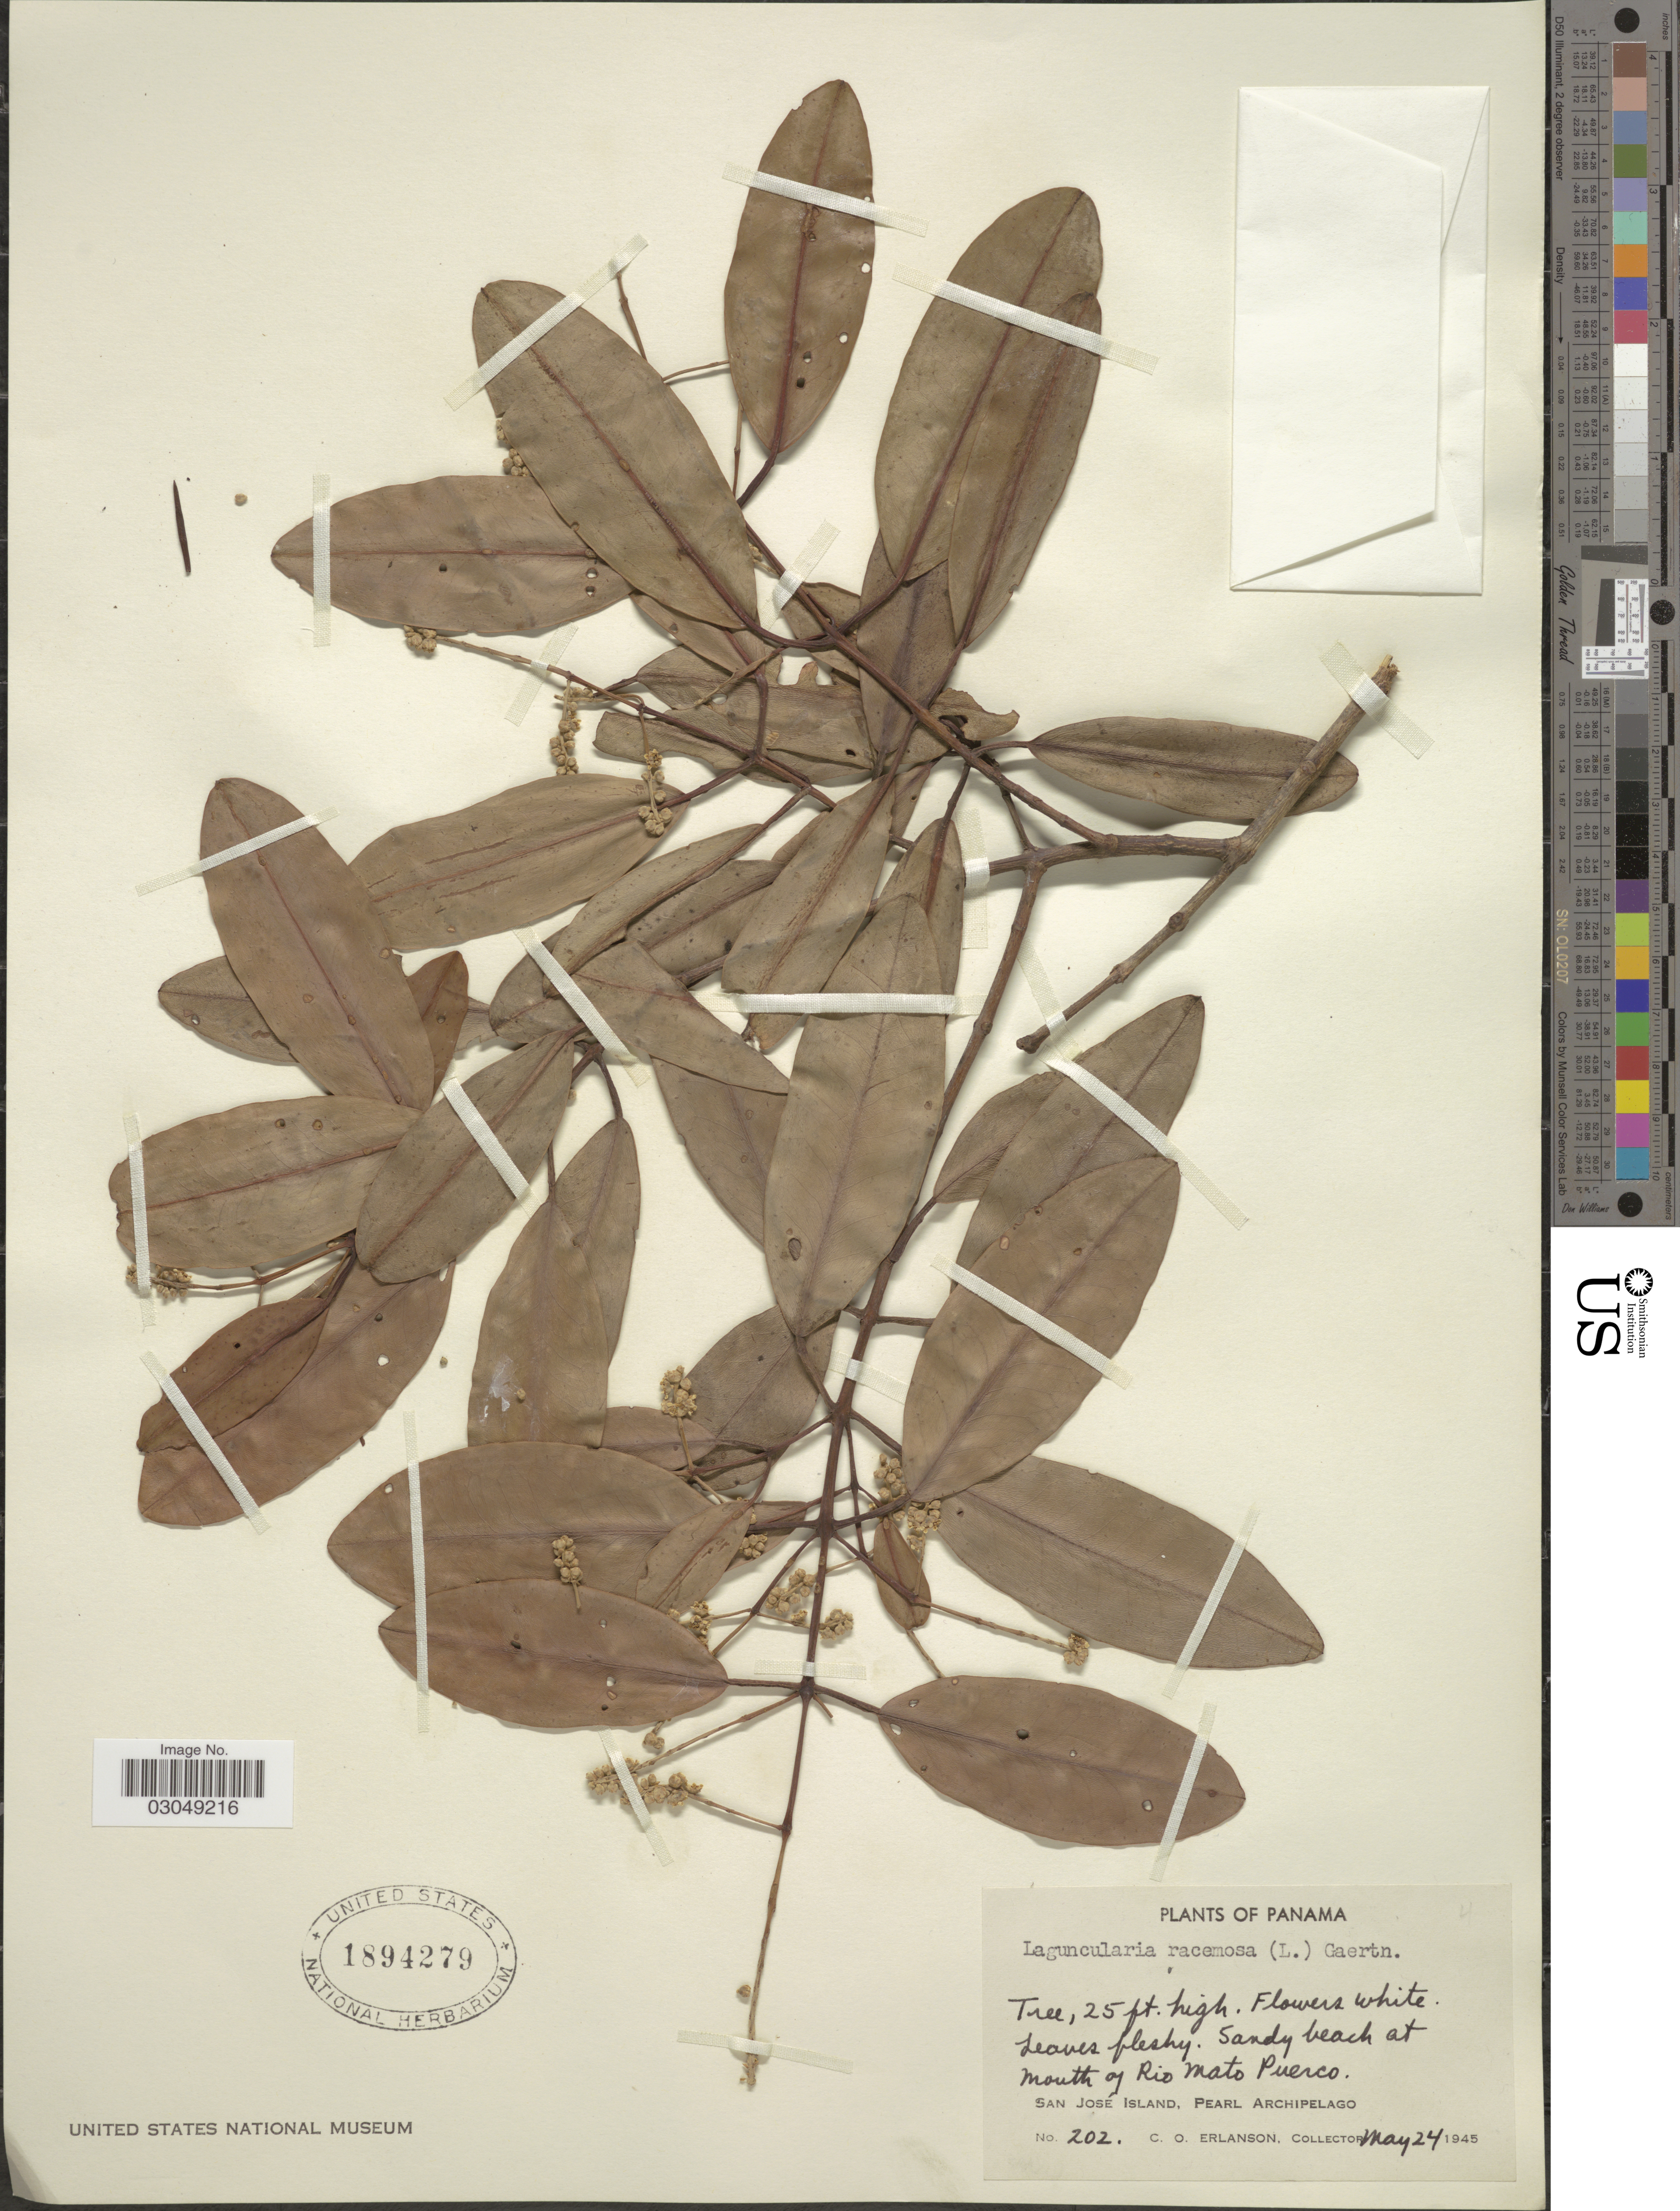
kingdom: Plantae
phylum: Tracheophyta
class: Magnoliopsida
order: Myrtales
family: Combretaceae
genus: Laguncularia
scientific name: Laguncularia racemosa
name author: (L.) C.F. Gaertn.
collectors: C. O. Erlanson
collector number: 202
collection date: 1945-05-24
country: Panama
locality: Sandy beach at mouth of Rio Mato Puerco. San José, Pearl Archipelago.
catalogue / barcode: US 1894279